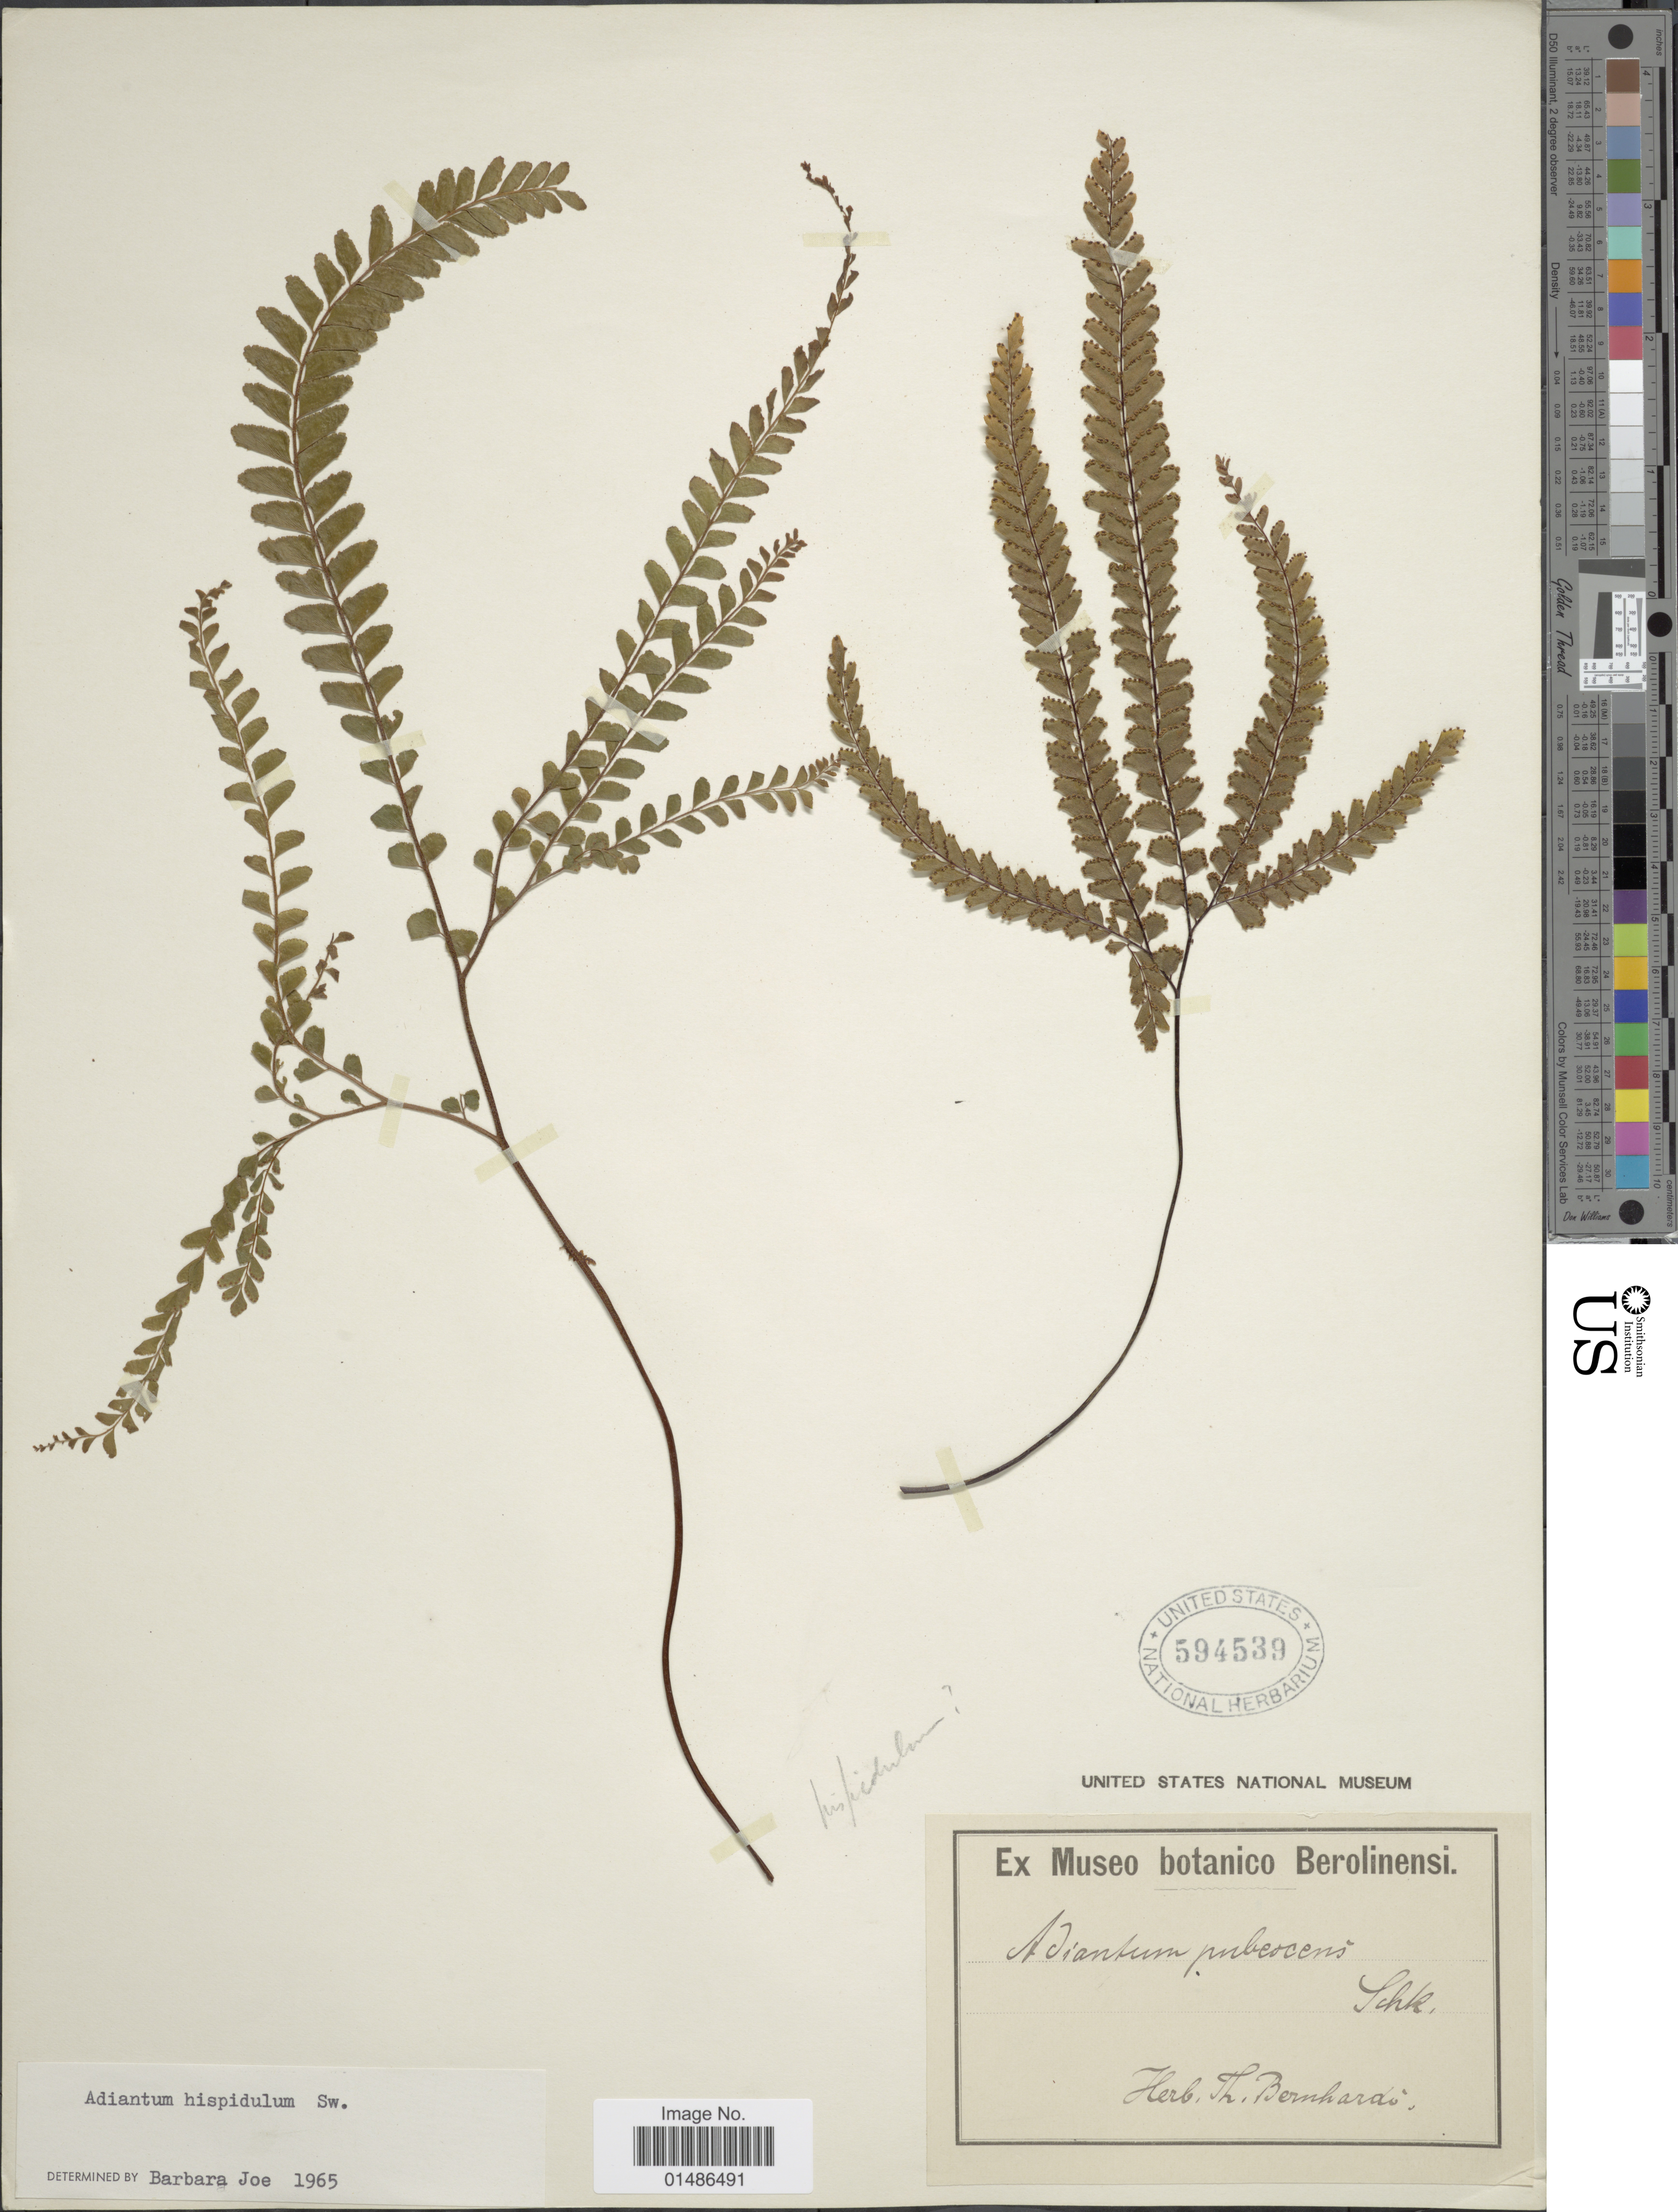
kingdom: Plantae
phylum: Tracheophyta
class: Polypodiopsida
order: Polypodiales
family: Pteridaceae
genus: Adiantum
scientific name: Adiantum hispidulum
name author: Sw.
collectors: ex herb. Bernhardi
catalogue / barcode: US 594539